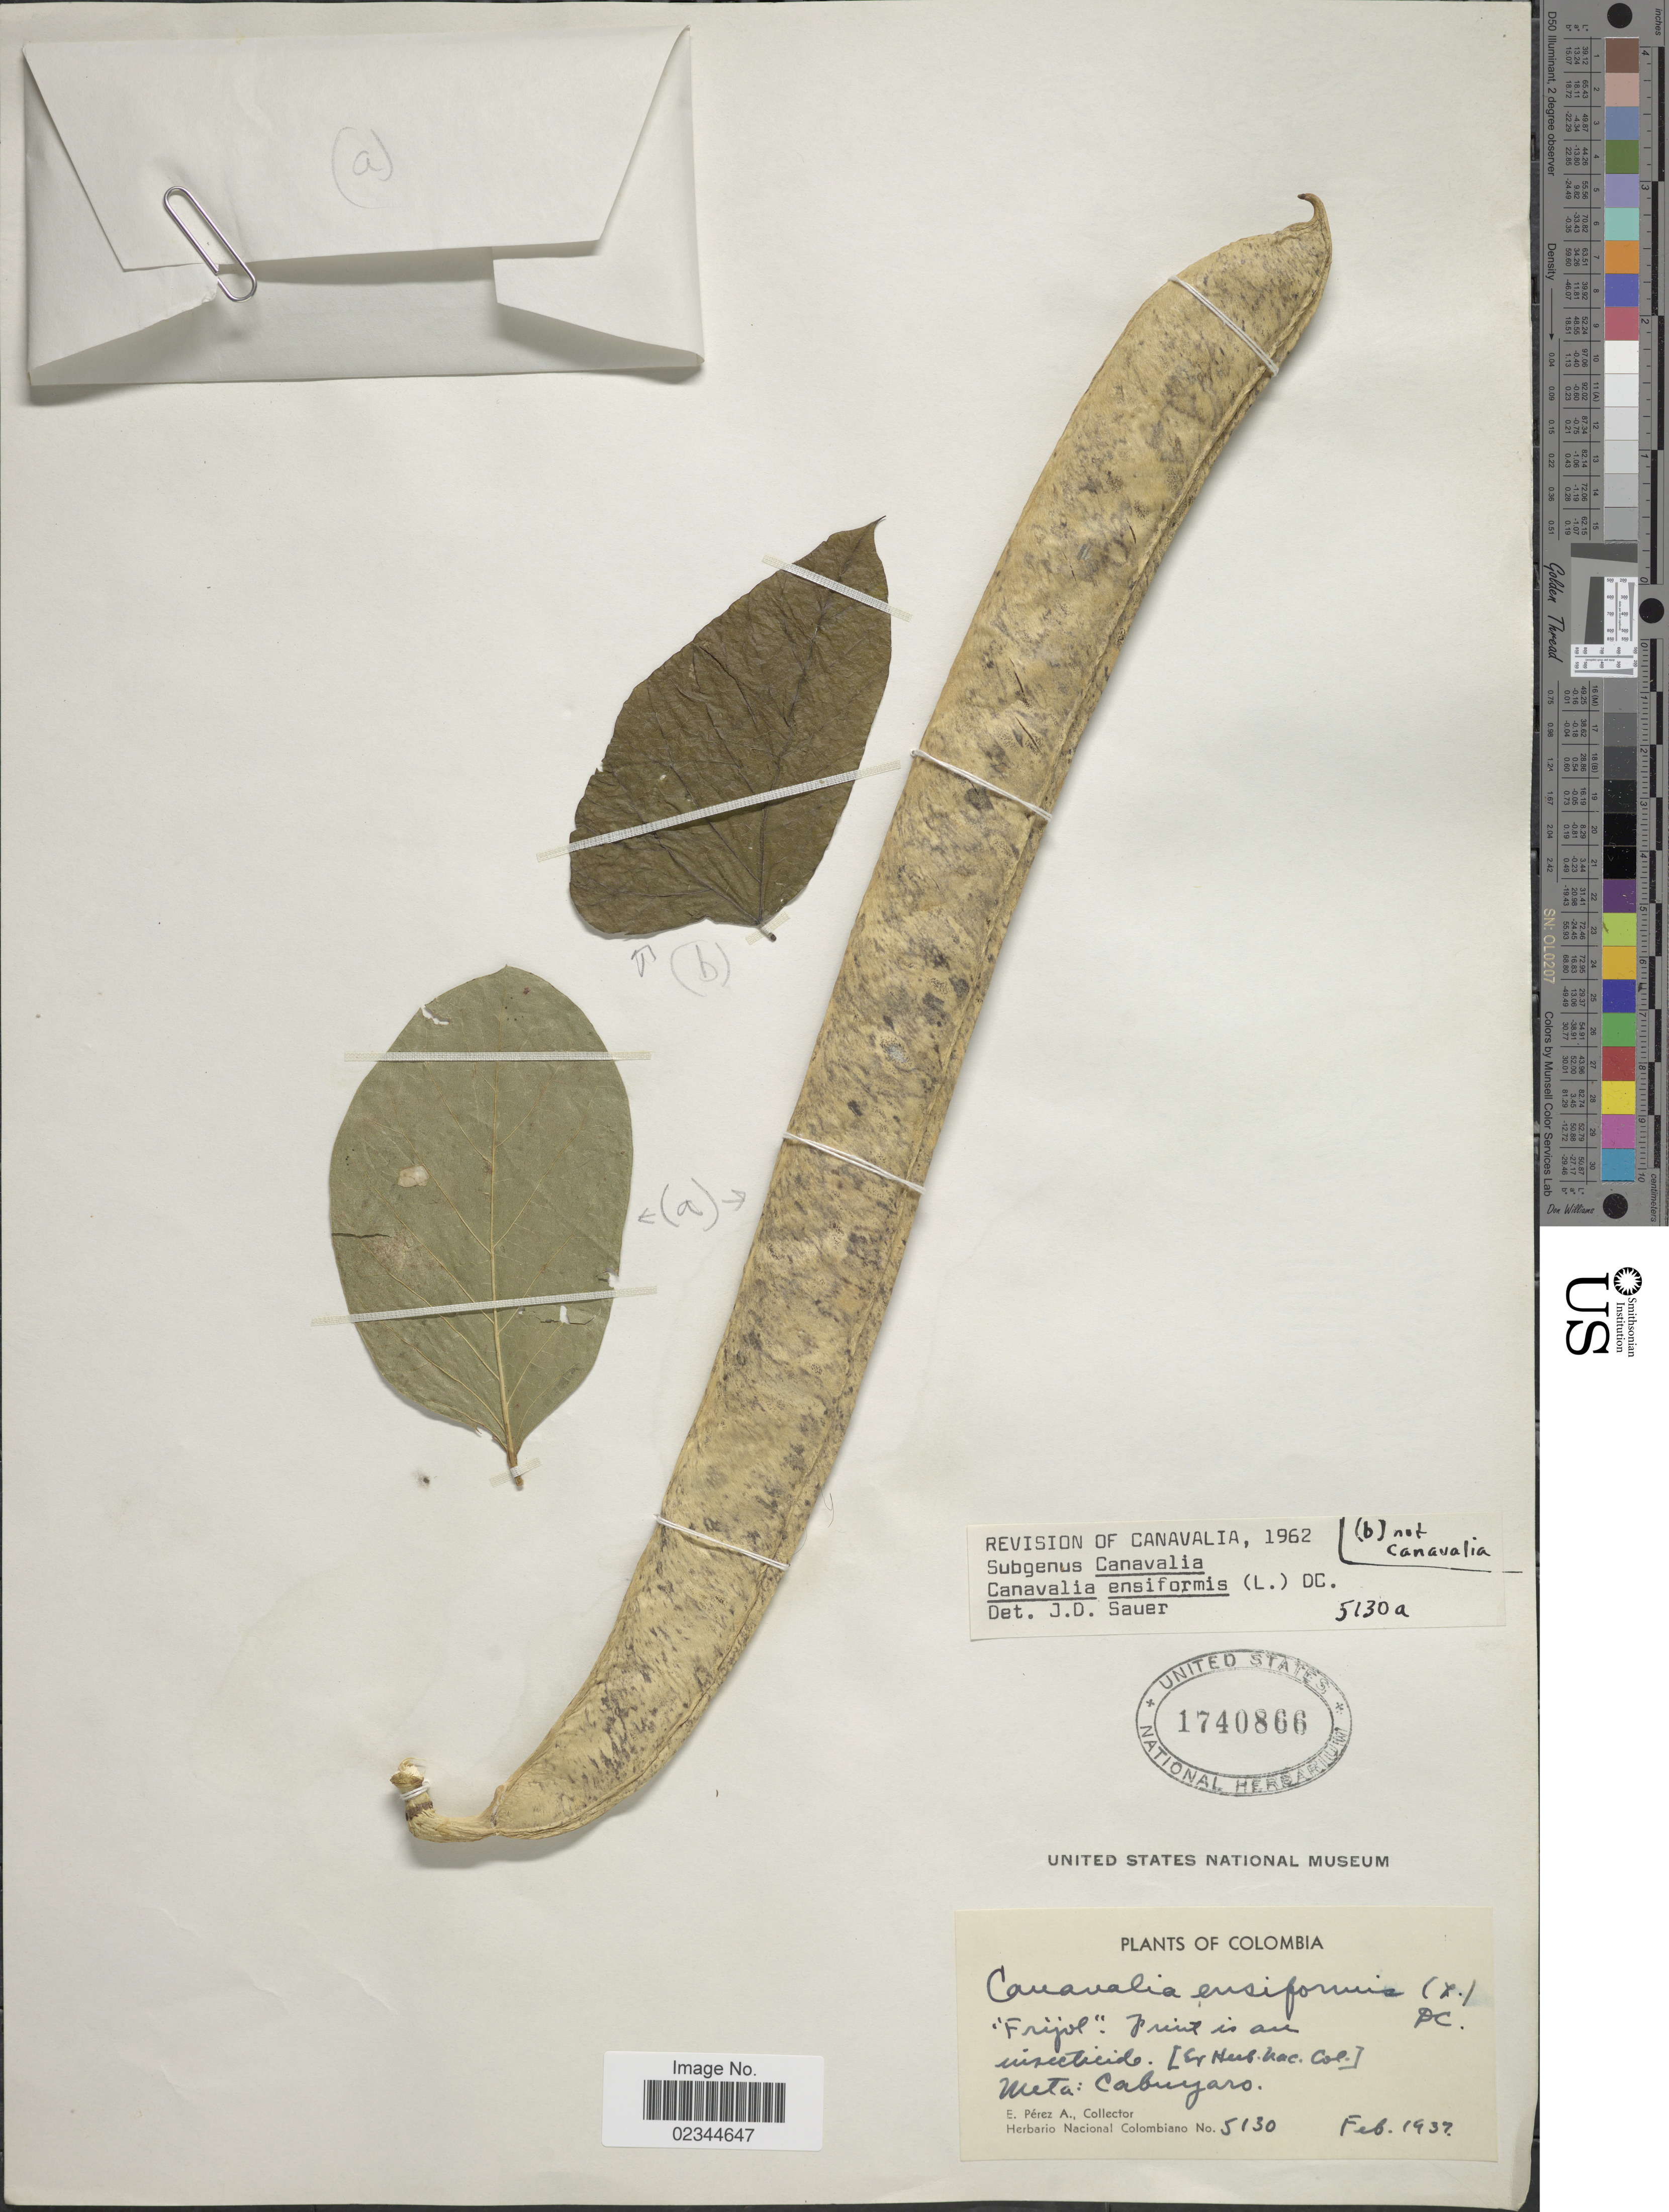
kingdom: Plantae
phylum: Tracheophyta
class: Magnoliopsida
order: Fabales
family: Fabaceae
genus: Canavalia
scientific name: Canavalia ensiformis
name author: (L.) DC.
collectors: E. Pérez Arbeláez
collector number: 5130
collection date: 1937-02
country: Colombia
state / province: Meta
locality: Cabuyaro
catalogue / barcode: US 1740866